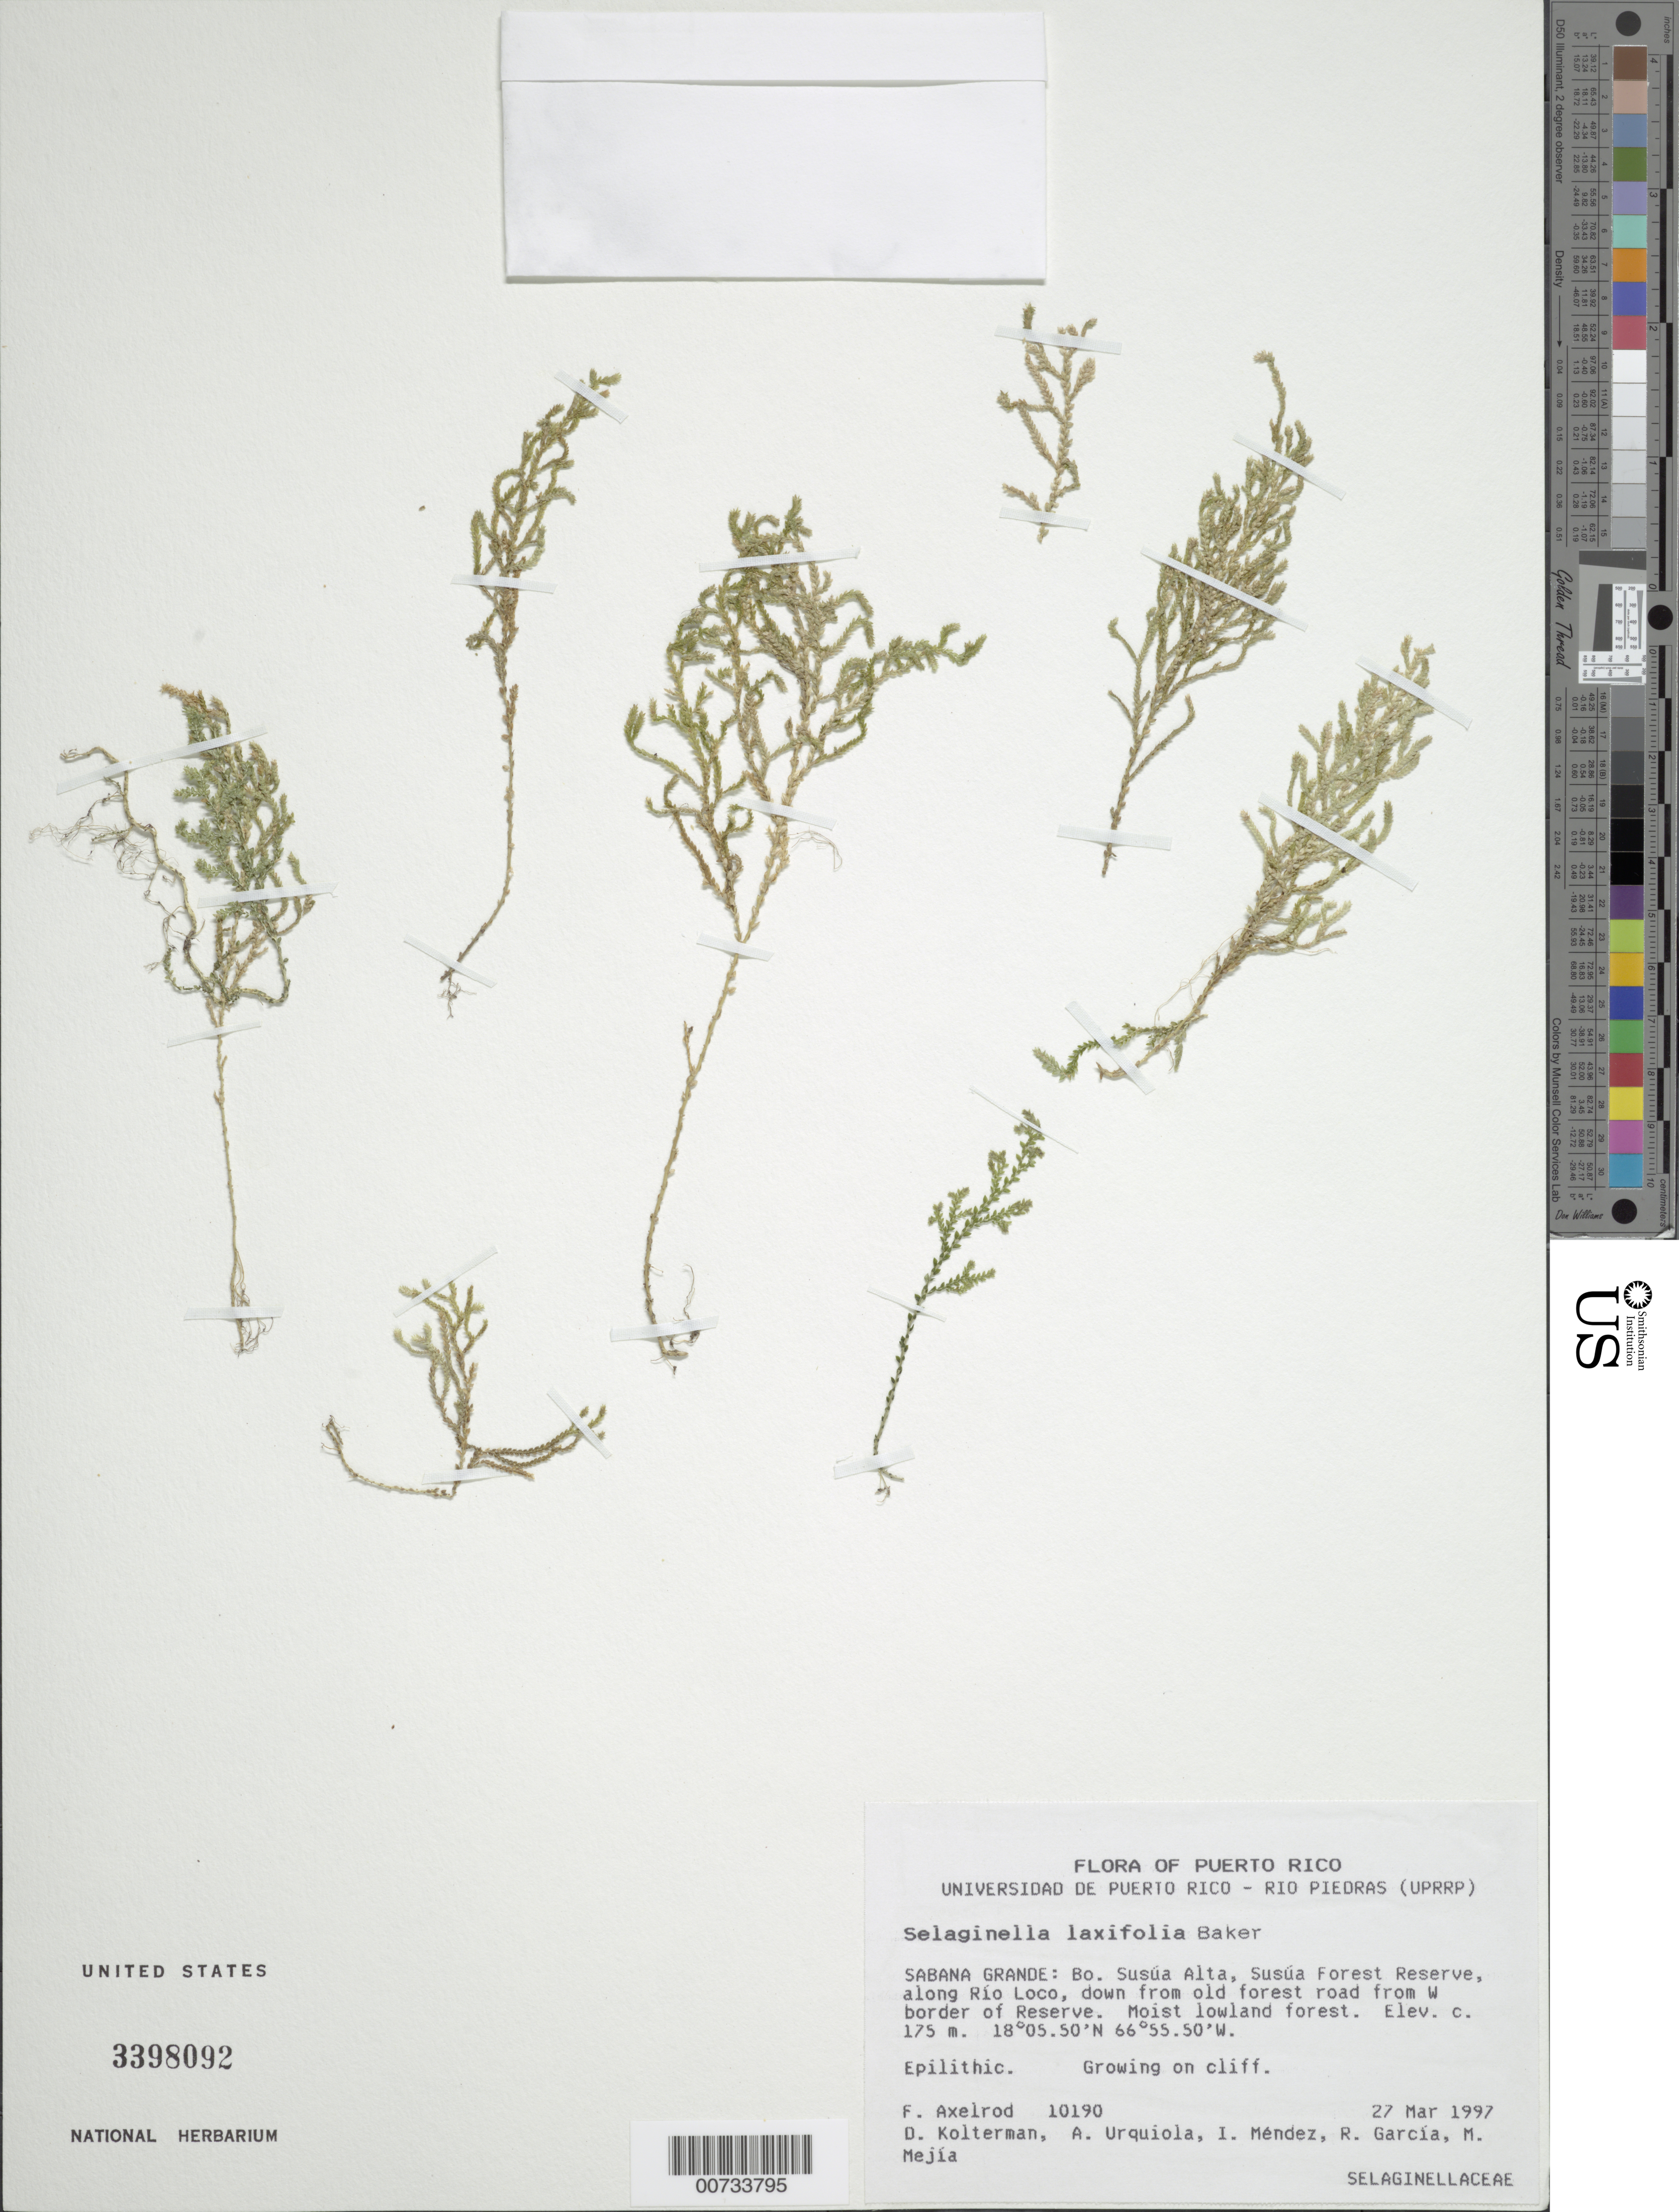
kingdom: Plantae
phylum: Tracheophyta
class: Lycopodiopsida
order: Selaginellales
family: Selaginellaceae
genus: Selaginella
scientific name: Selaginella laxifolia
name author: Baker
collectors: F. S. Axelrod, D. Kolterman, A. Urquiola, I. Méndez, R. Garcia & M. Mejia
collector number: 10190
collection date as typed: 27 Mar 1997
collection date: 1997-03-27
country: Puerto Rico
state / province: Sabana Grande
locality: Sabana Grande: Bo. Susua Alta, Susua Forest Reserve, along Rio Loco, down from old forest road from W border of Reserve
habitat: Moist lowland forest; growing on cliff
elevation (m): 175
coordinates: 18.09722222, -66.93055556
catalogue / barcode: US 3398092